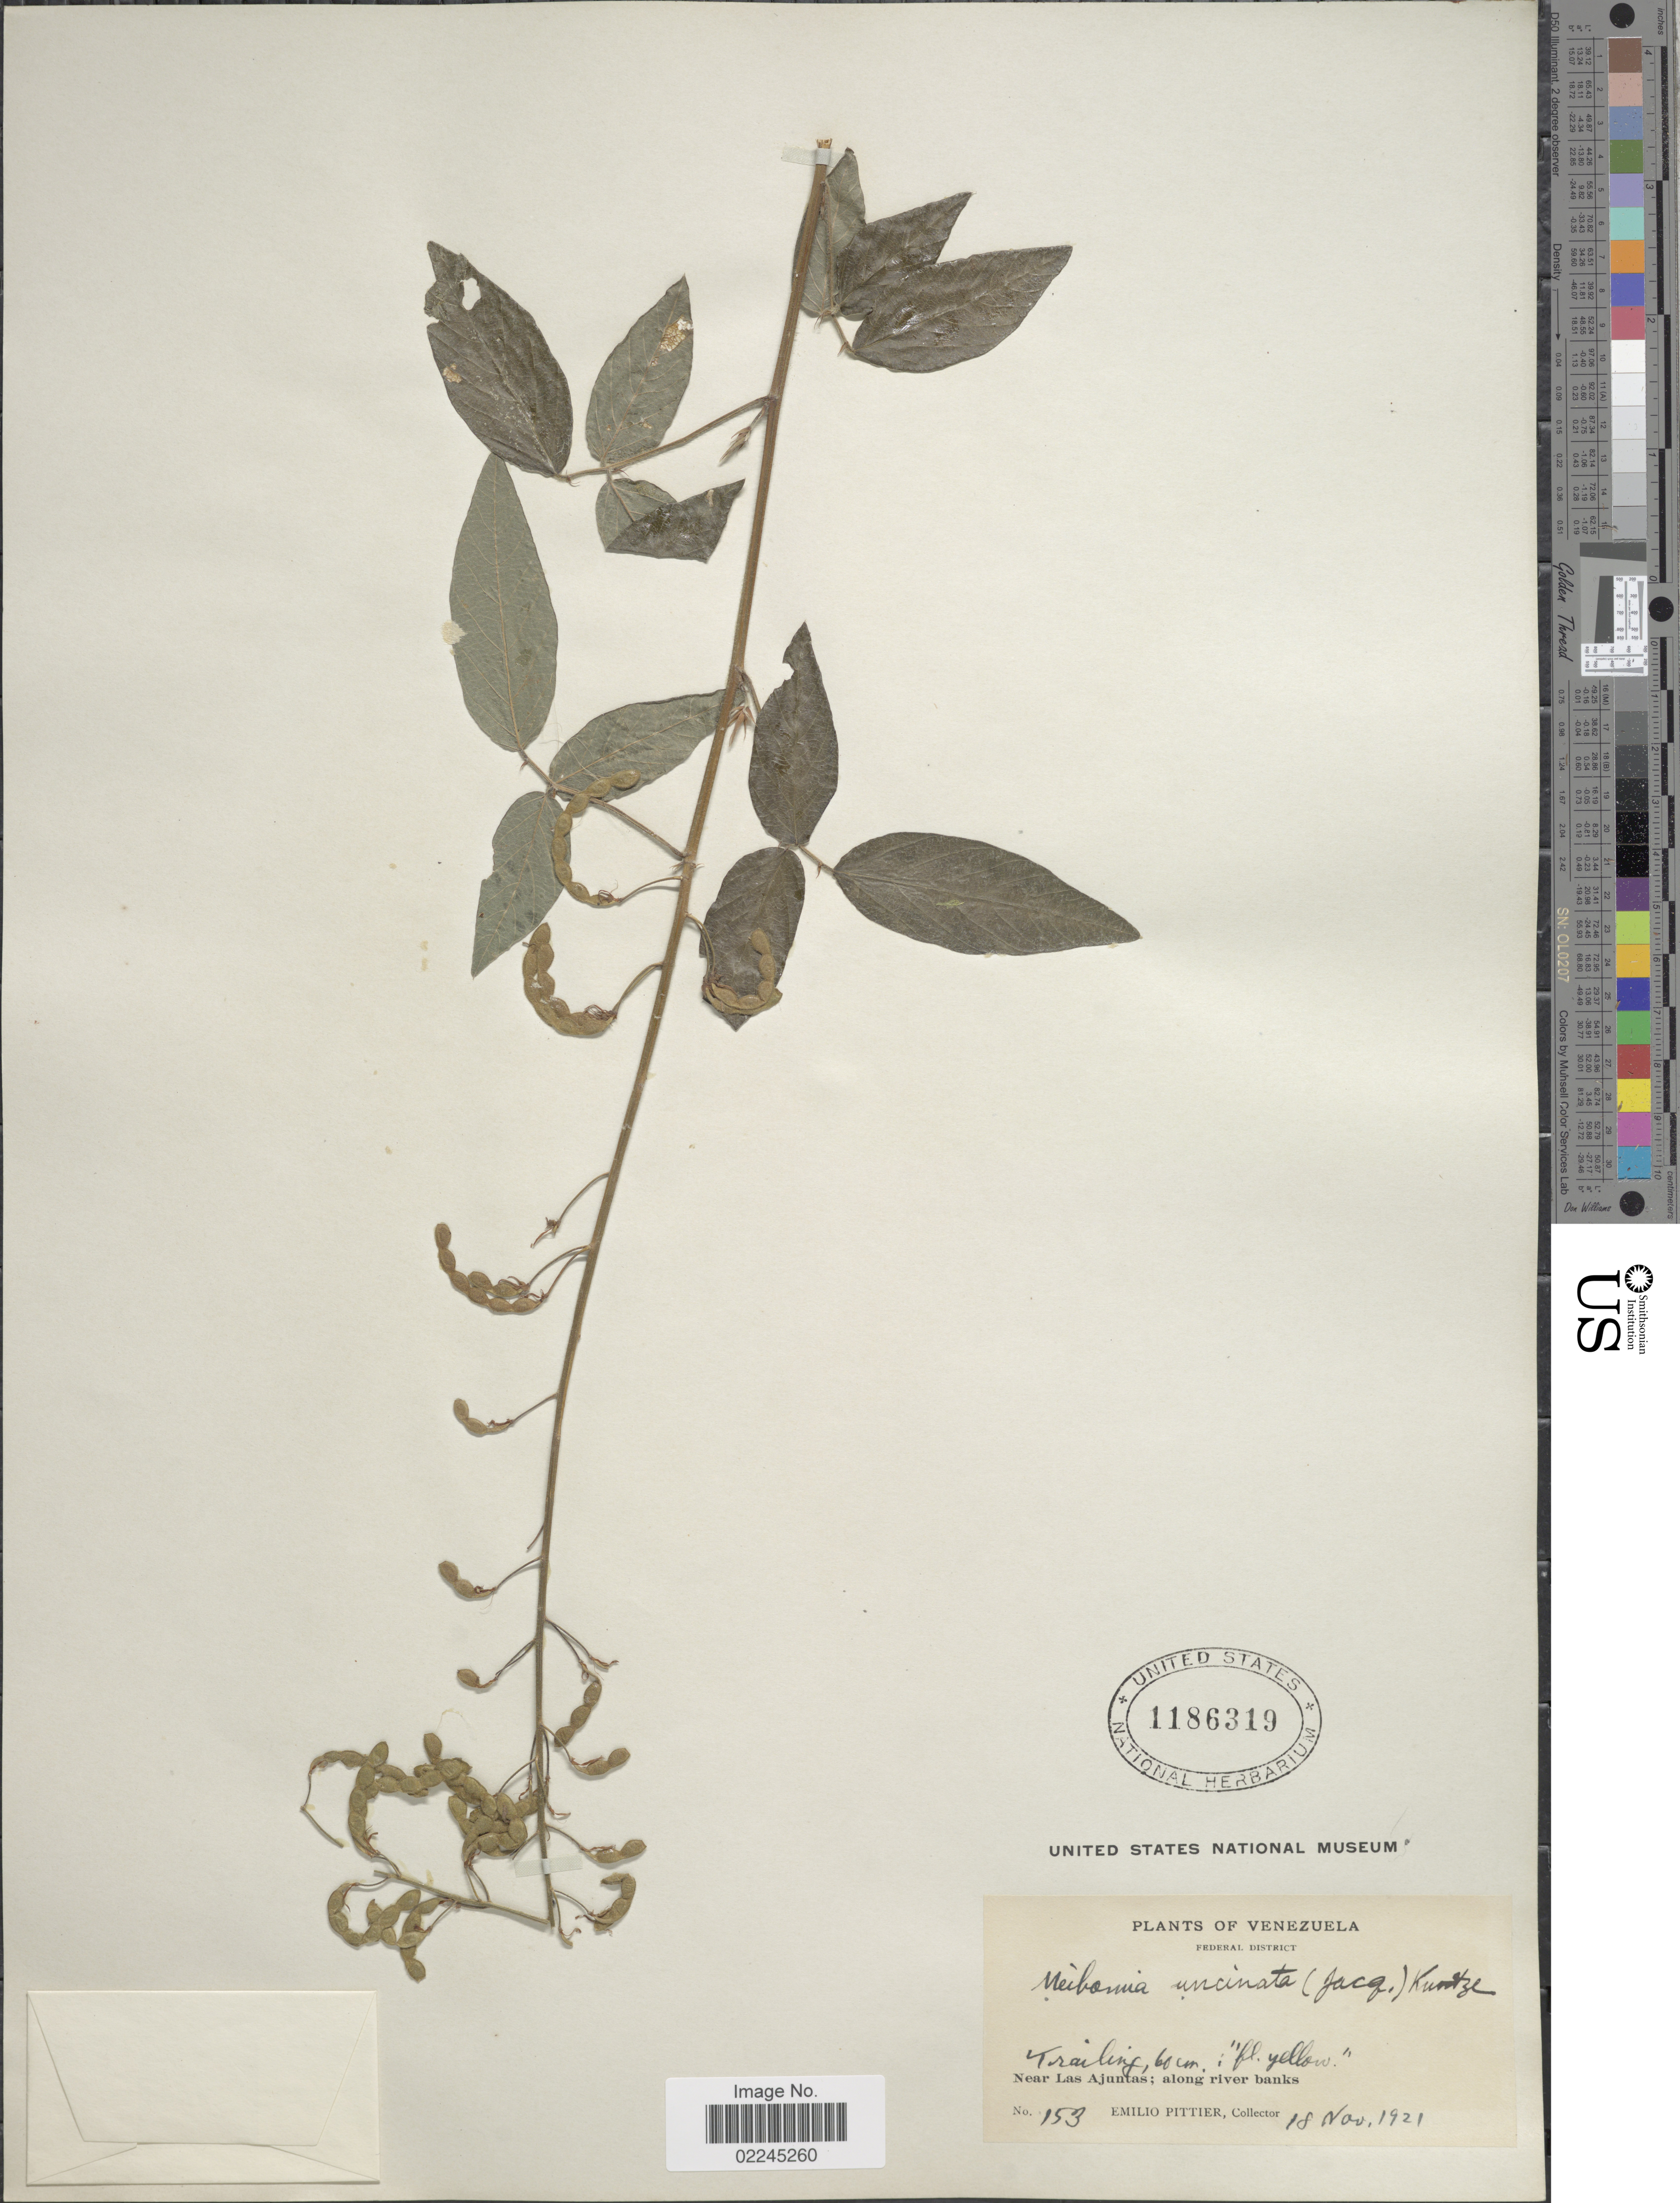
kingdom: Plantae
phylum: Tracheophyta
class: Magnoliopsida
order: Fabales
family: Fabaceae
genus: Desmodium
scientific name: Desmodium intortum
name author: (Mill.) Urb.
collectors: E. Pittier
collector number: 153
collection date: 1921-11-18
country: Venezuela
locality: Federal District, near Las Ajuntas; along river banks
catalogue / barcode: US 1186319